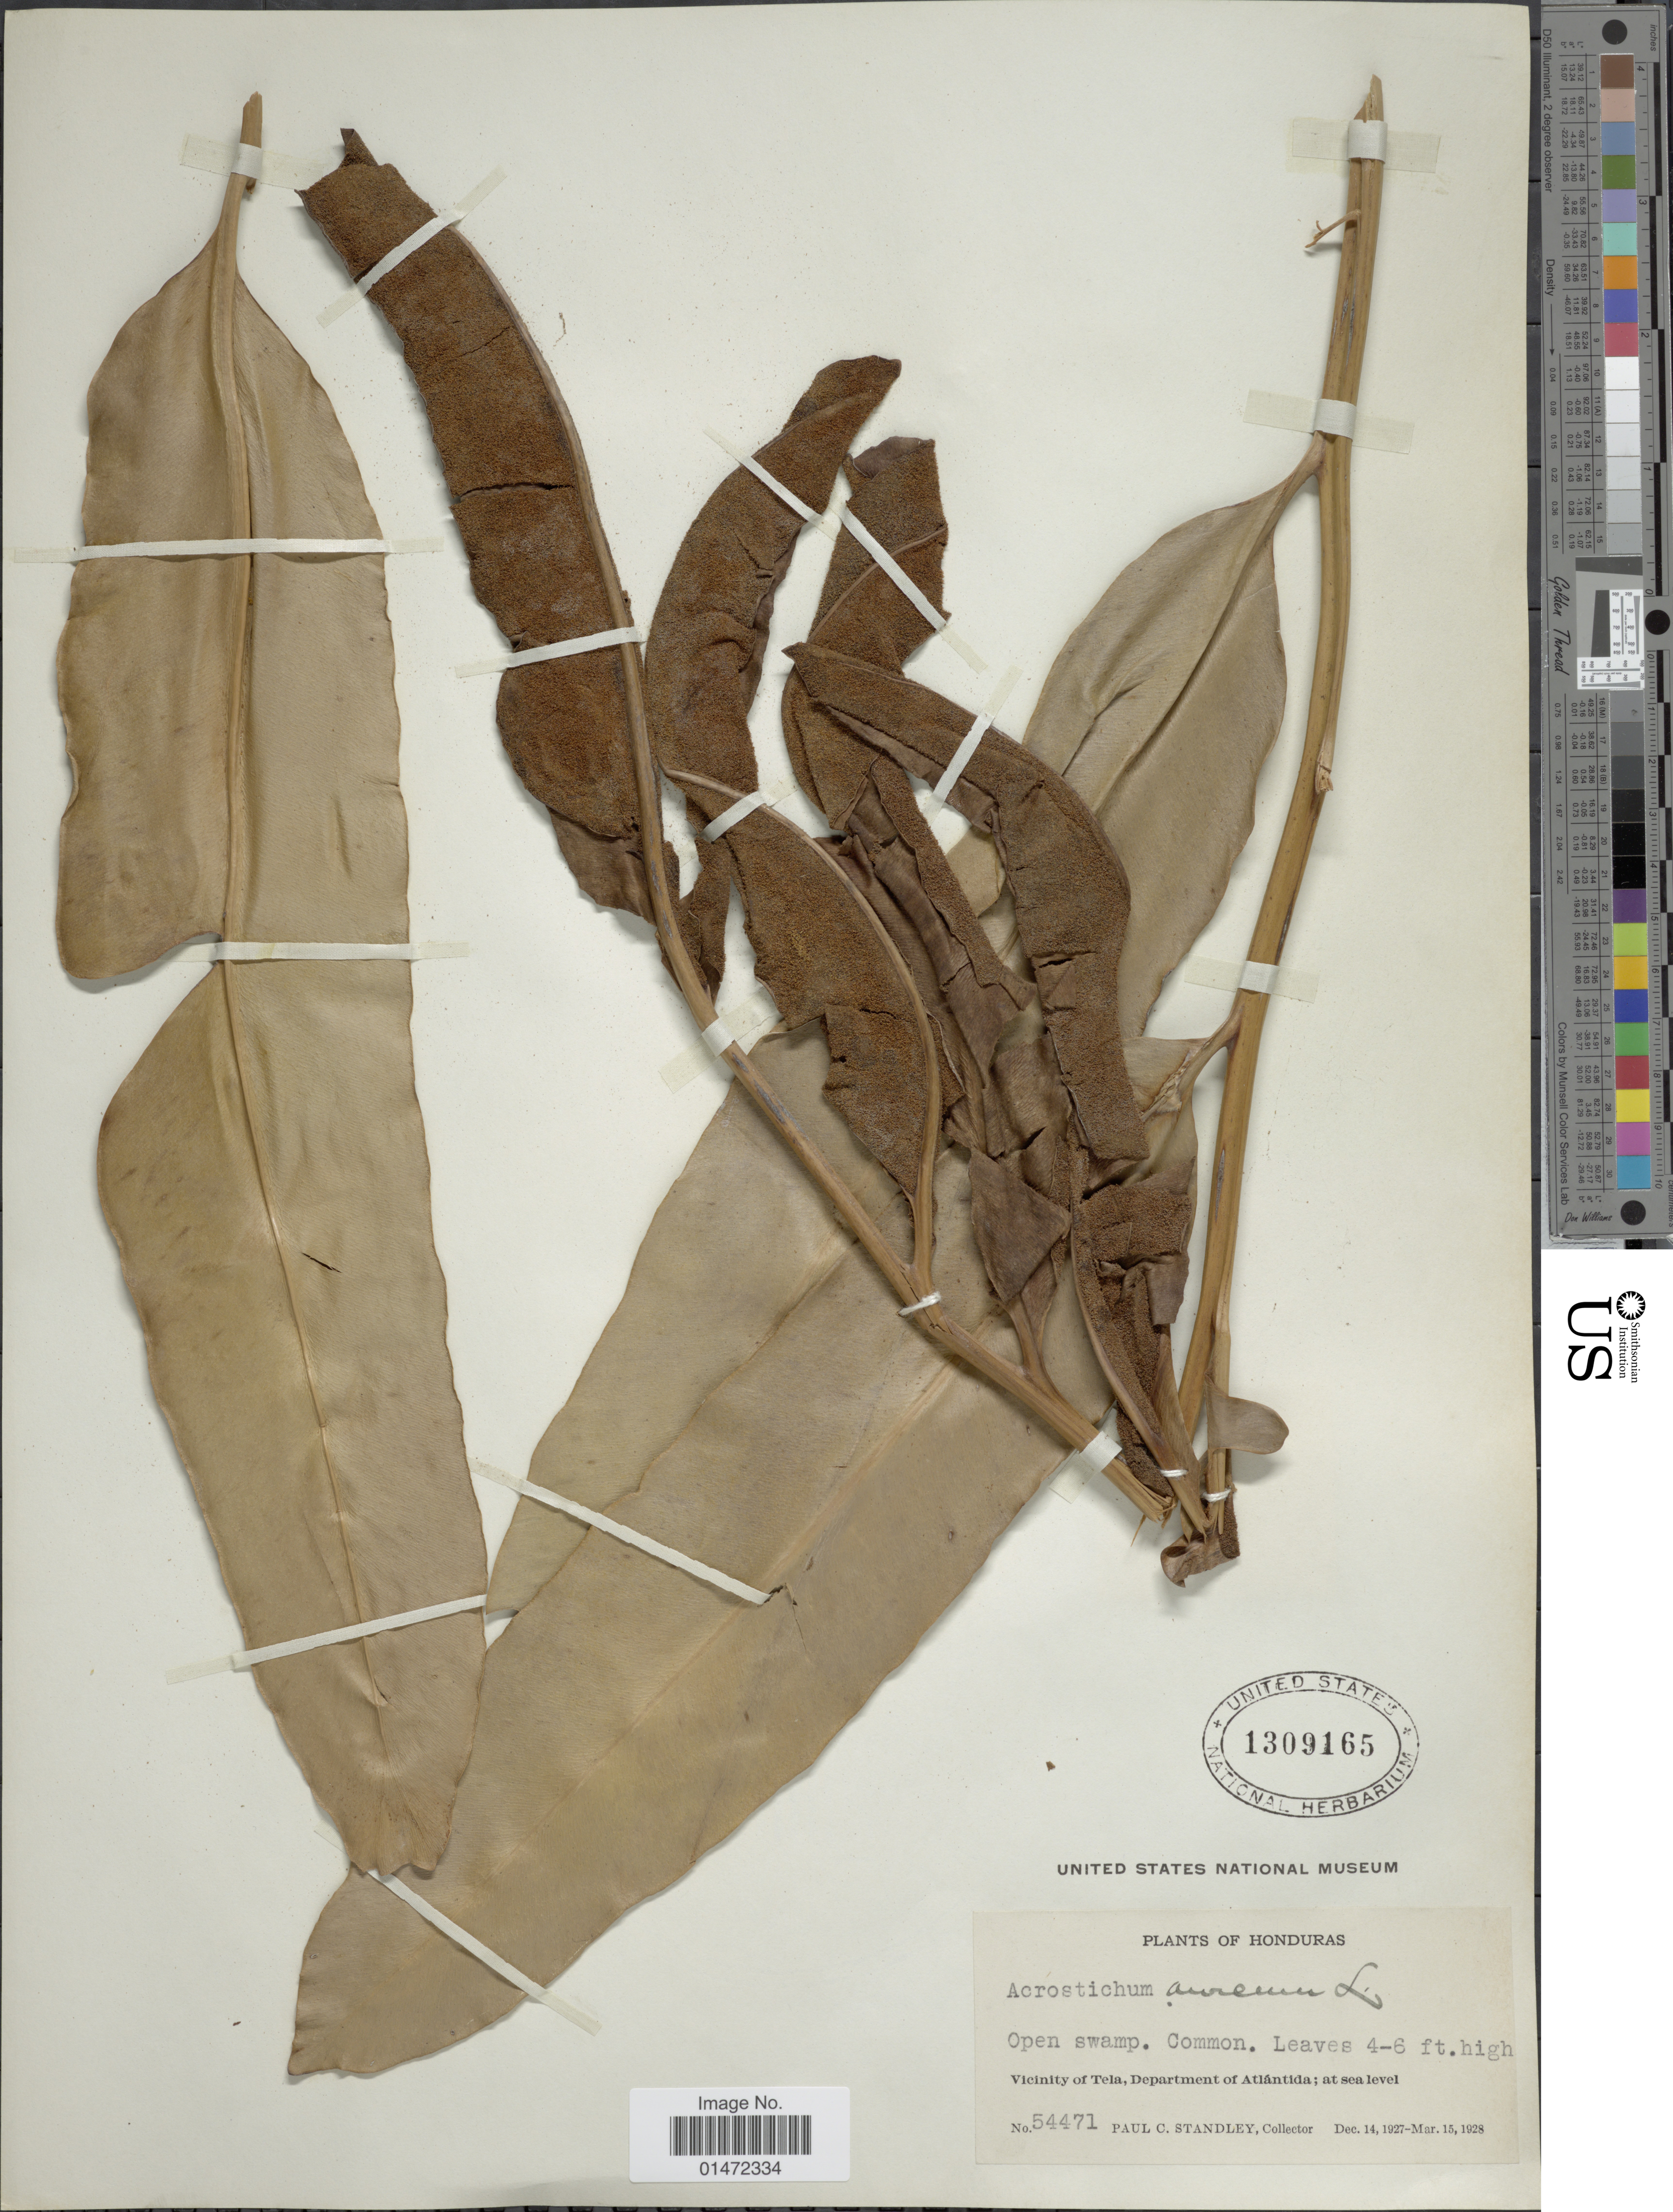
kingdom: Plantae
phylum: Tracheophyta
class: Polypodiopsida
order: Polypodiales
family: Pteridaceae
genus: Acrostichum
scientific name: Acrostichum aureum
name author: L.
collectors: P. C. Standley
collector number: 54471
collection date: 1927-12-14/1928-03-15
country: Honduras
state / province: Atlántida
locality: Vicinity of Tela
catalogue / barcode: US 1309165